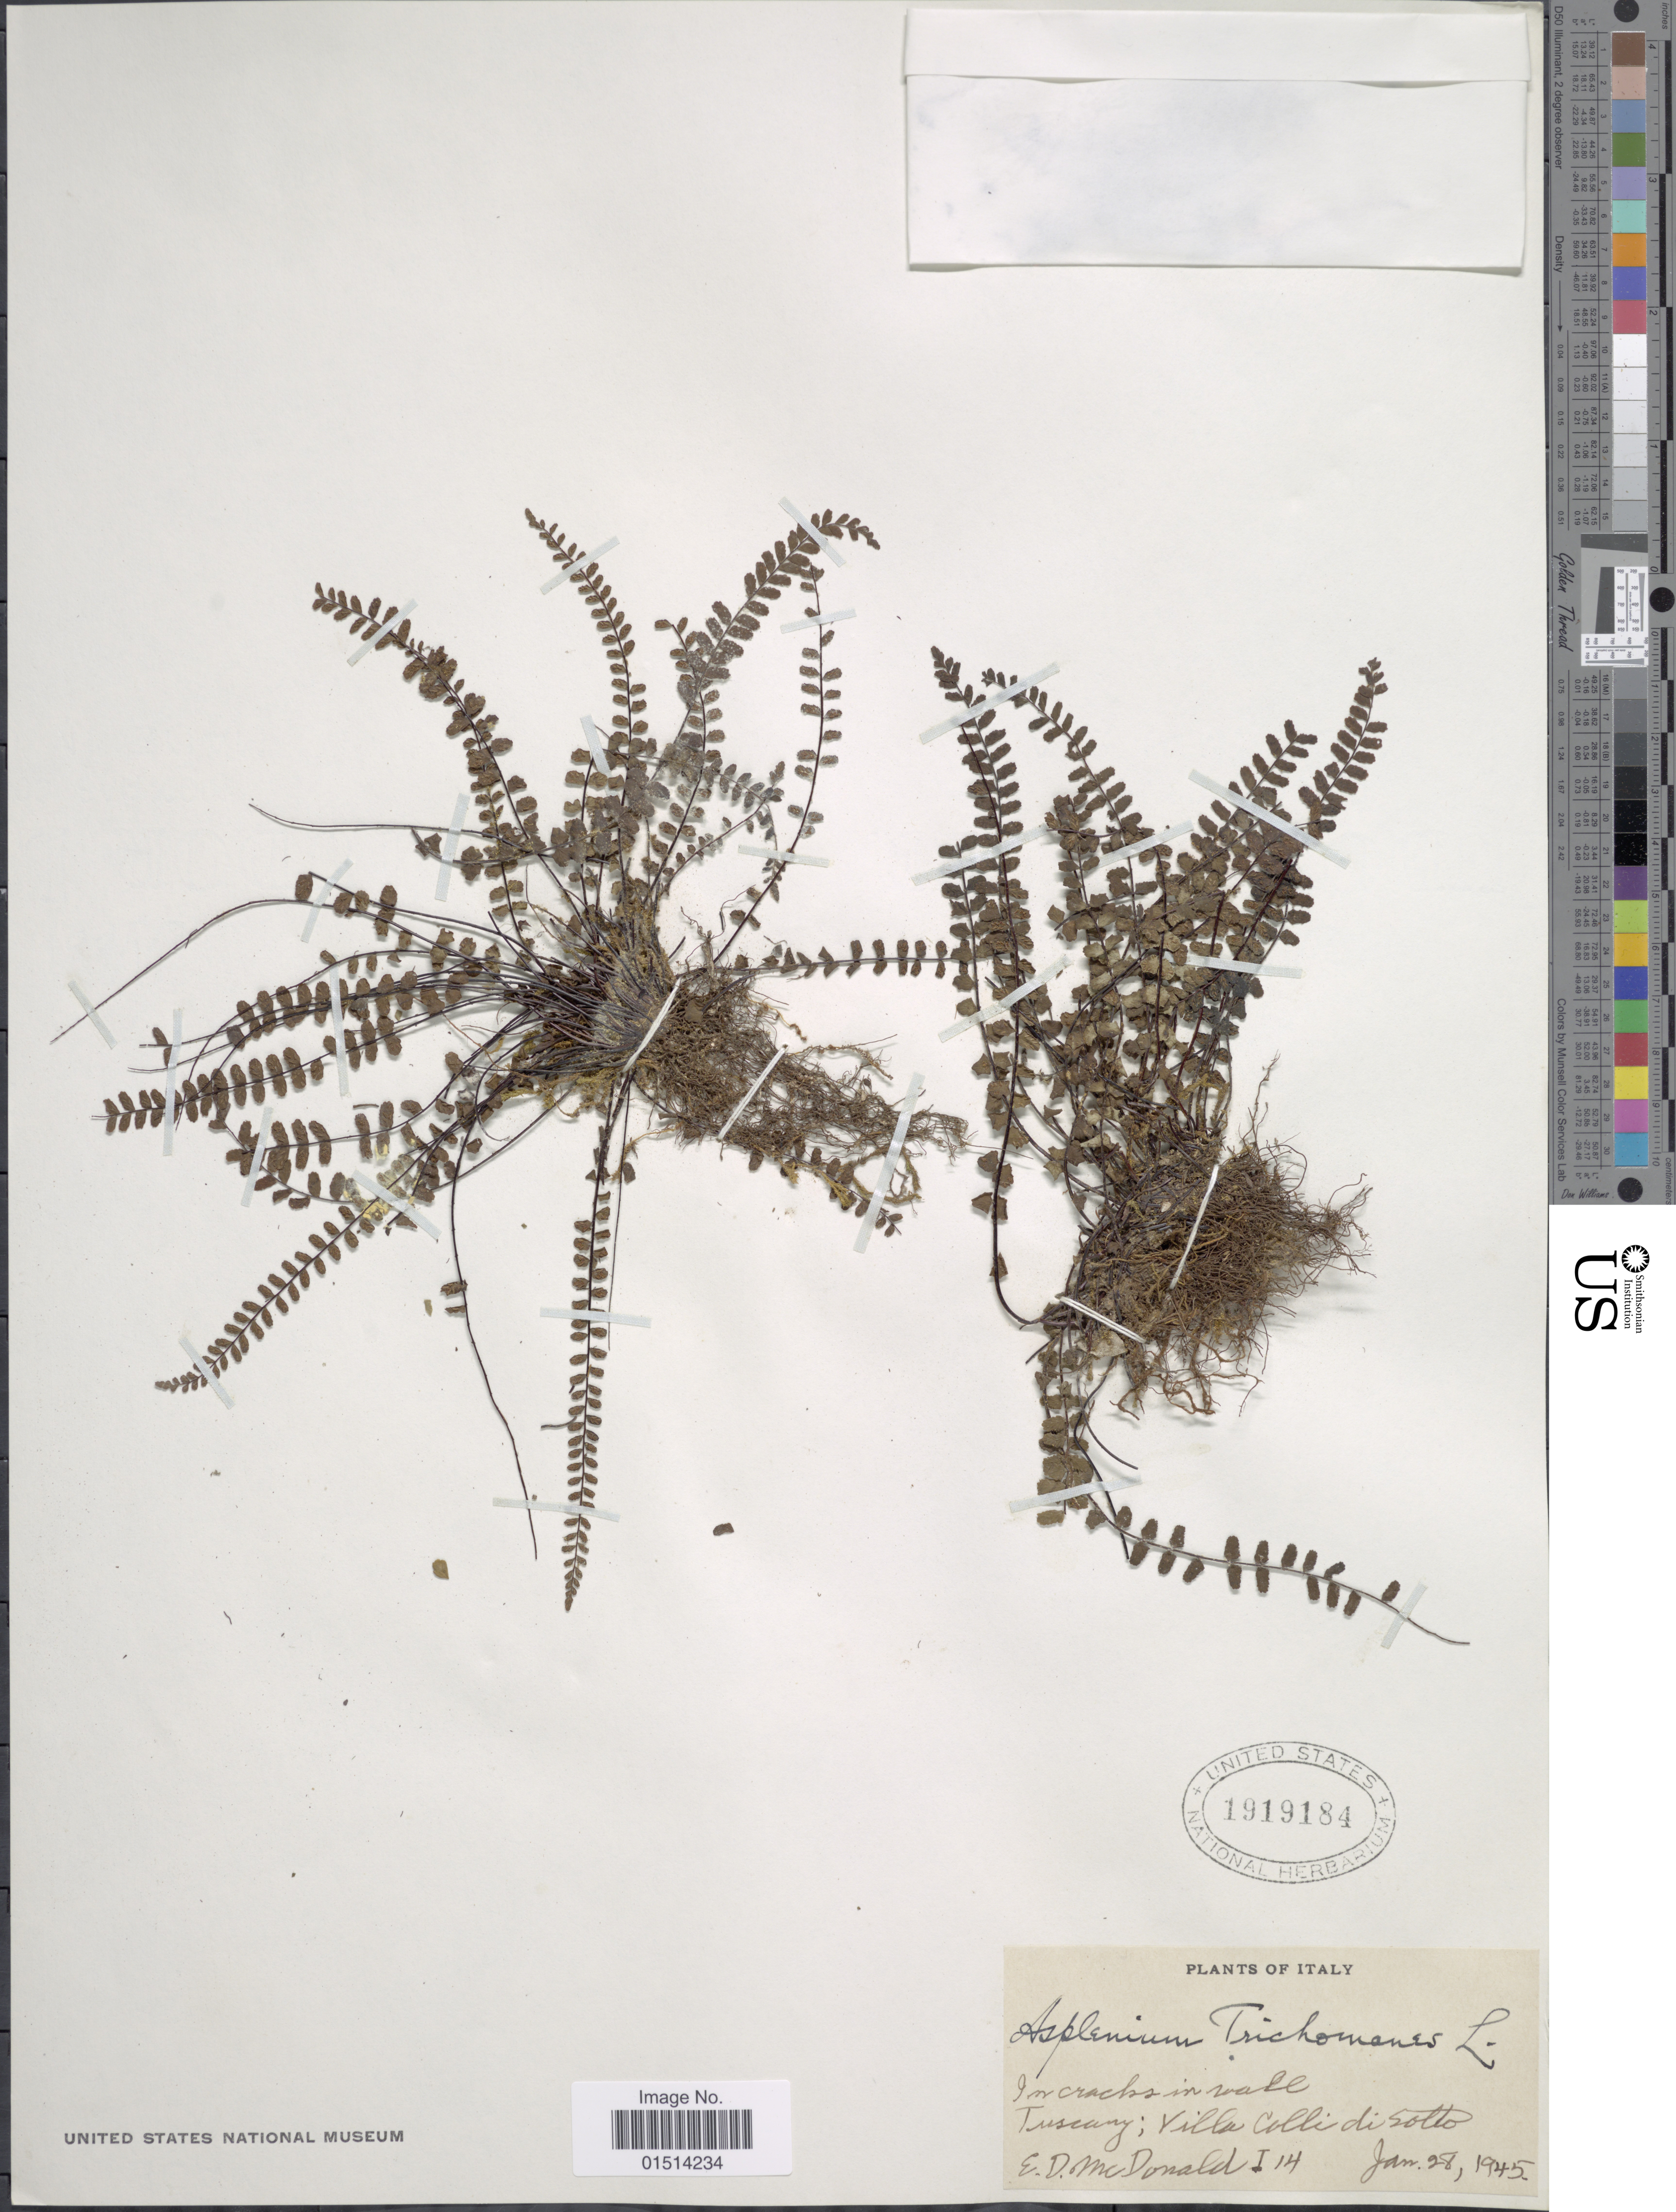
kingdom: Plantae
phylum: Tracheophyta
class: Polypodiopsida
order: Polypodiales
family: Aspleniaceae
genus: Asplenium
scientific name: Asplenium trichomanes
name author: L.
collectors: E. D. McDonald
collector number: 14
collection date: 1945-01-28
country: Italy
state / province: Tuscany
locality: Tuscany; Villa Calli di Sollo [interpreted]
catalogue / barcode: US 1919184